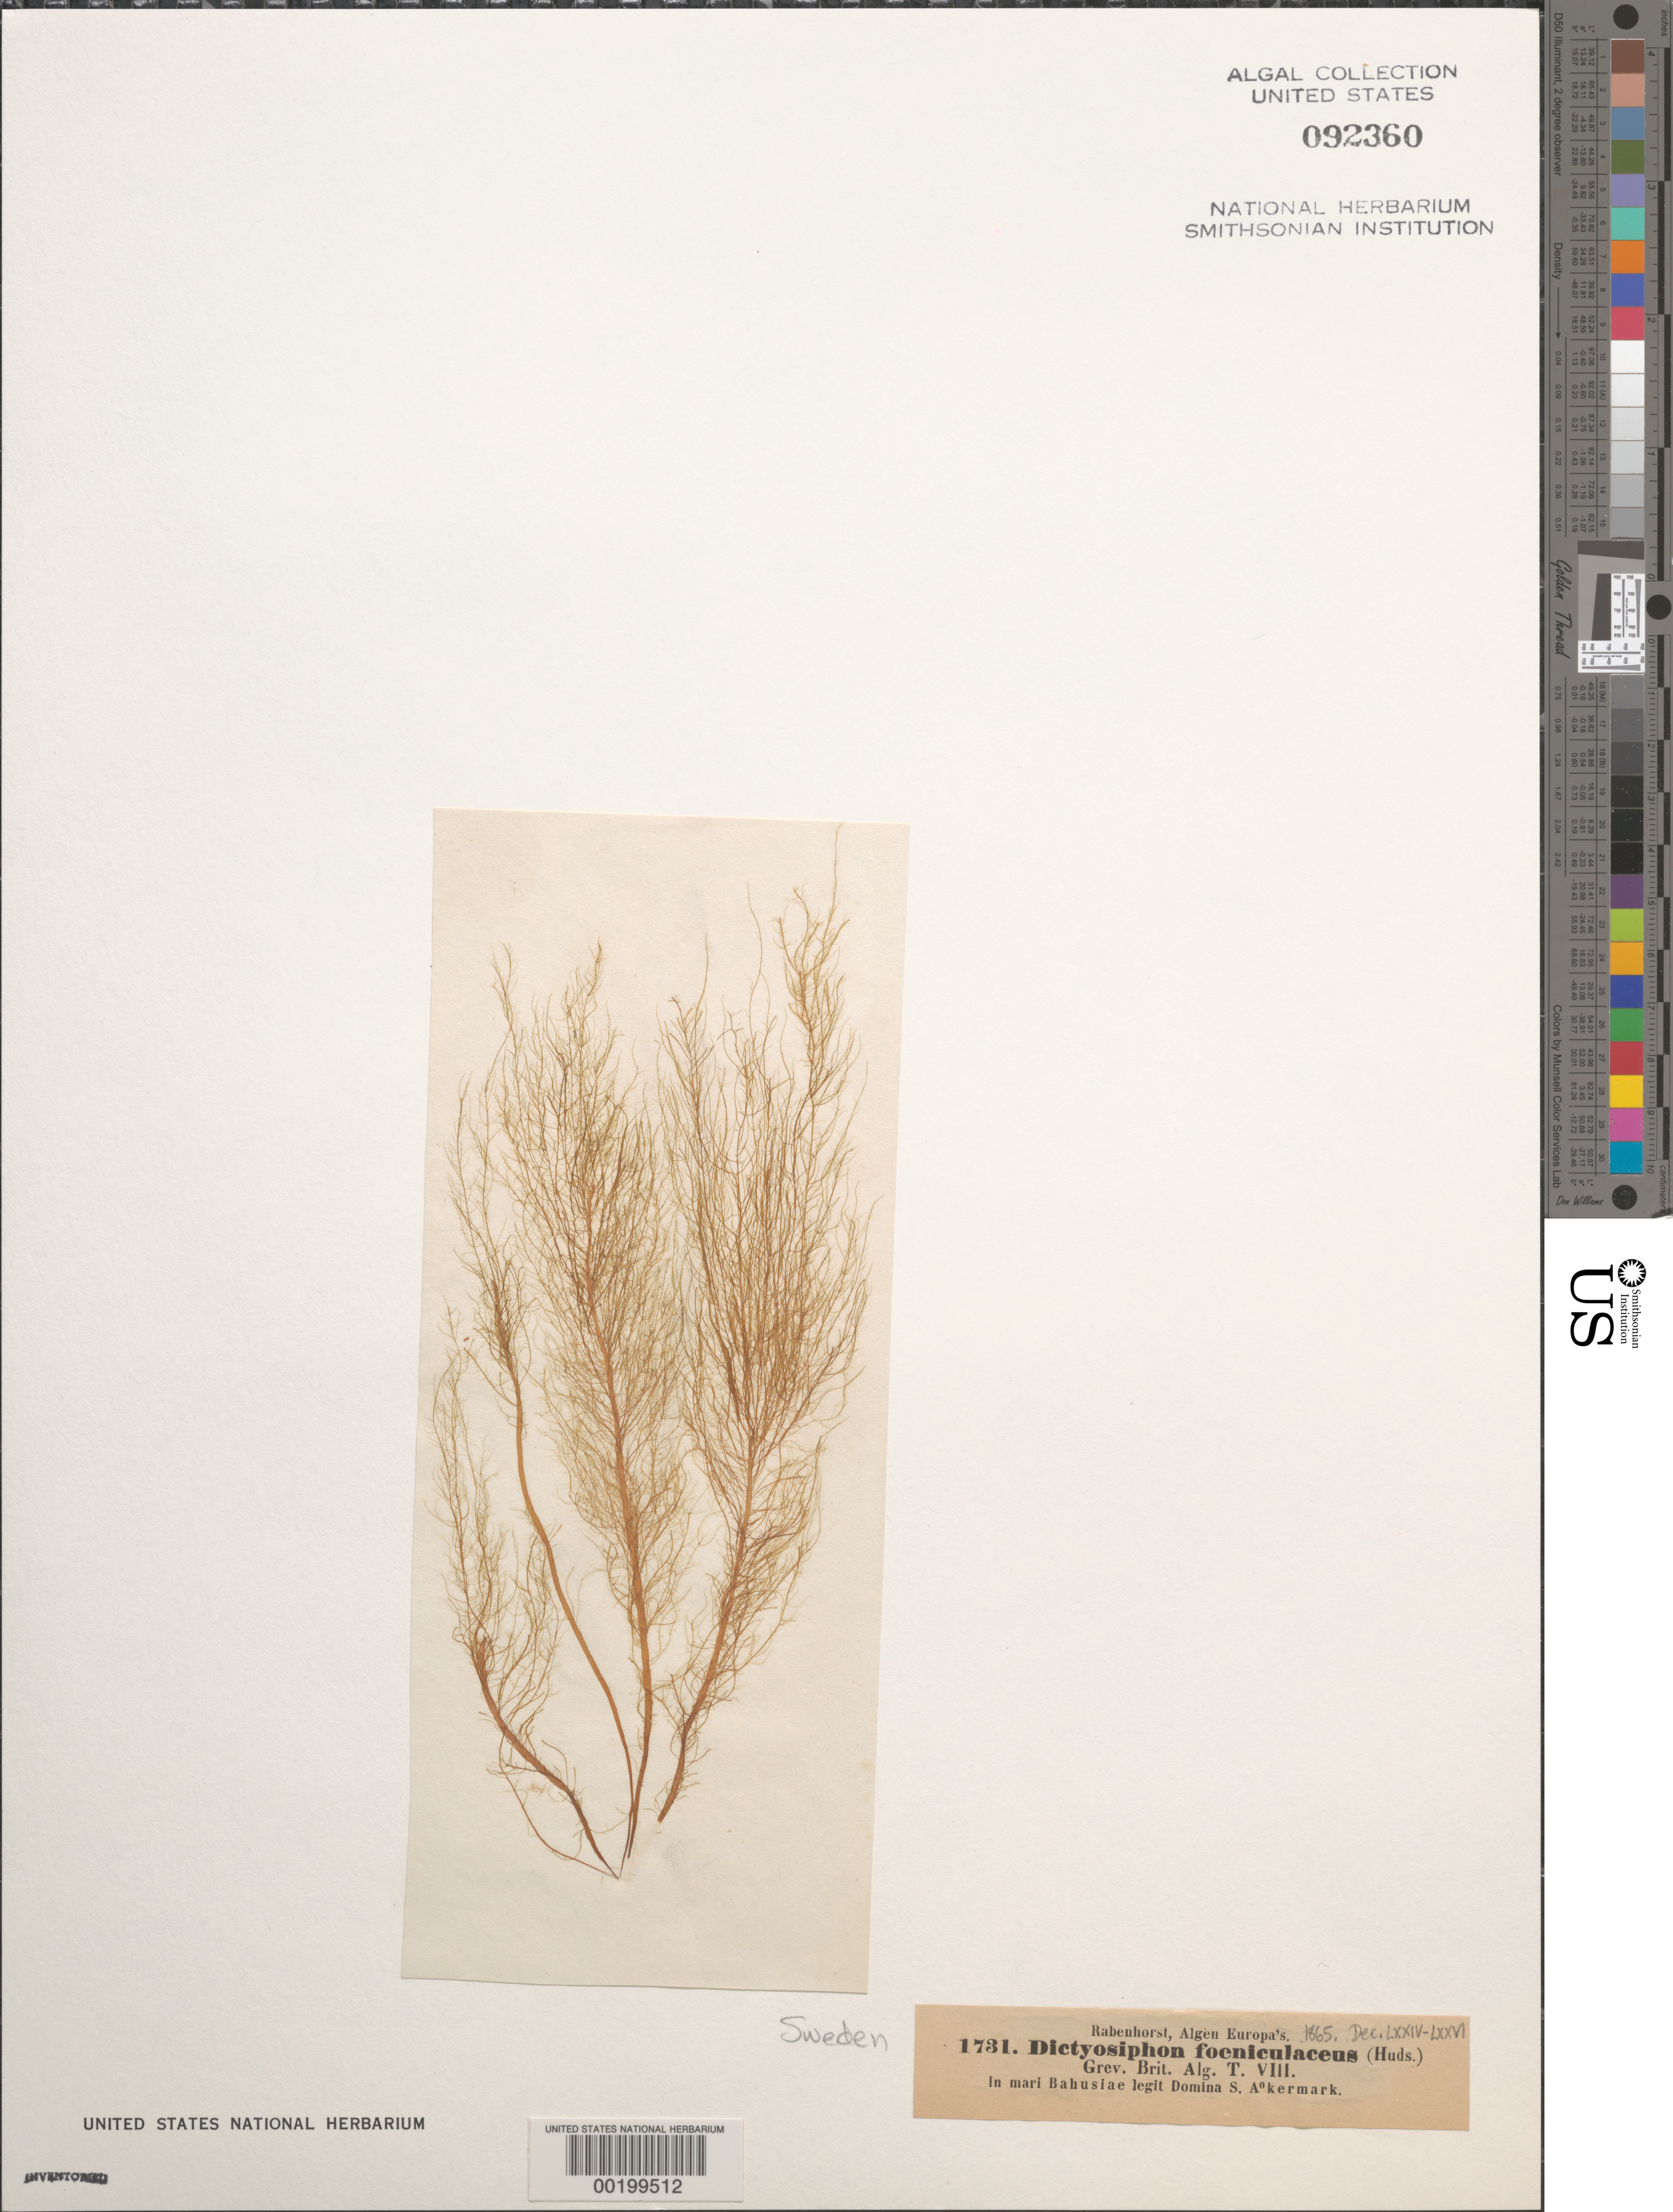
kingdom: Chromista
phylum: Ochrophyta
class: Phaeophyceae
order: Dictyosiphonales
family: Dictyosiphonaceae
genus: Dictyosiphon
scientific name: Dictyosiphon foeniculaceus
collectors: S. Akermark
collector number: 1731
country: Sweden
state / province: Västra Götaland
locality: Bohus bay (mari bahusiae)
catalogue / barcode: US 92360